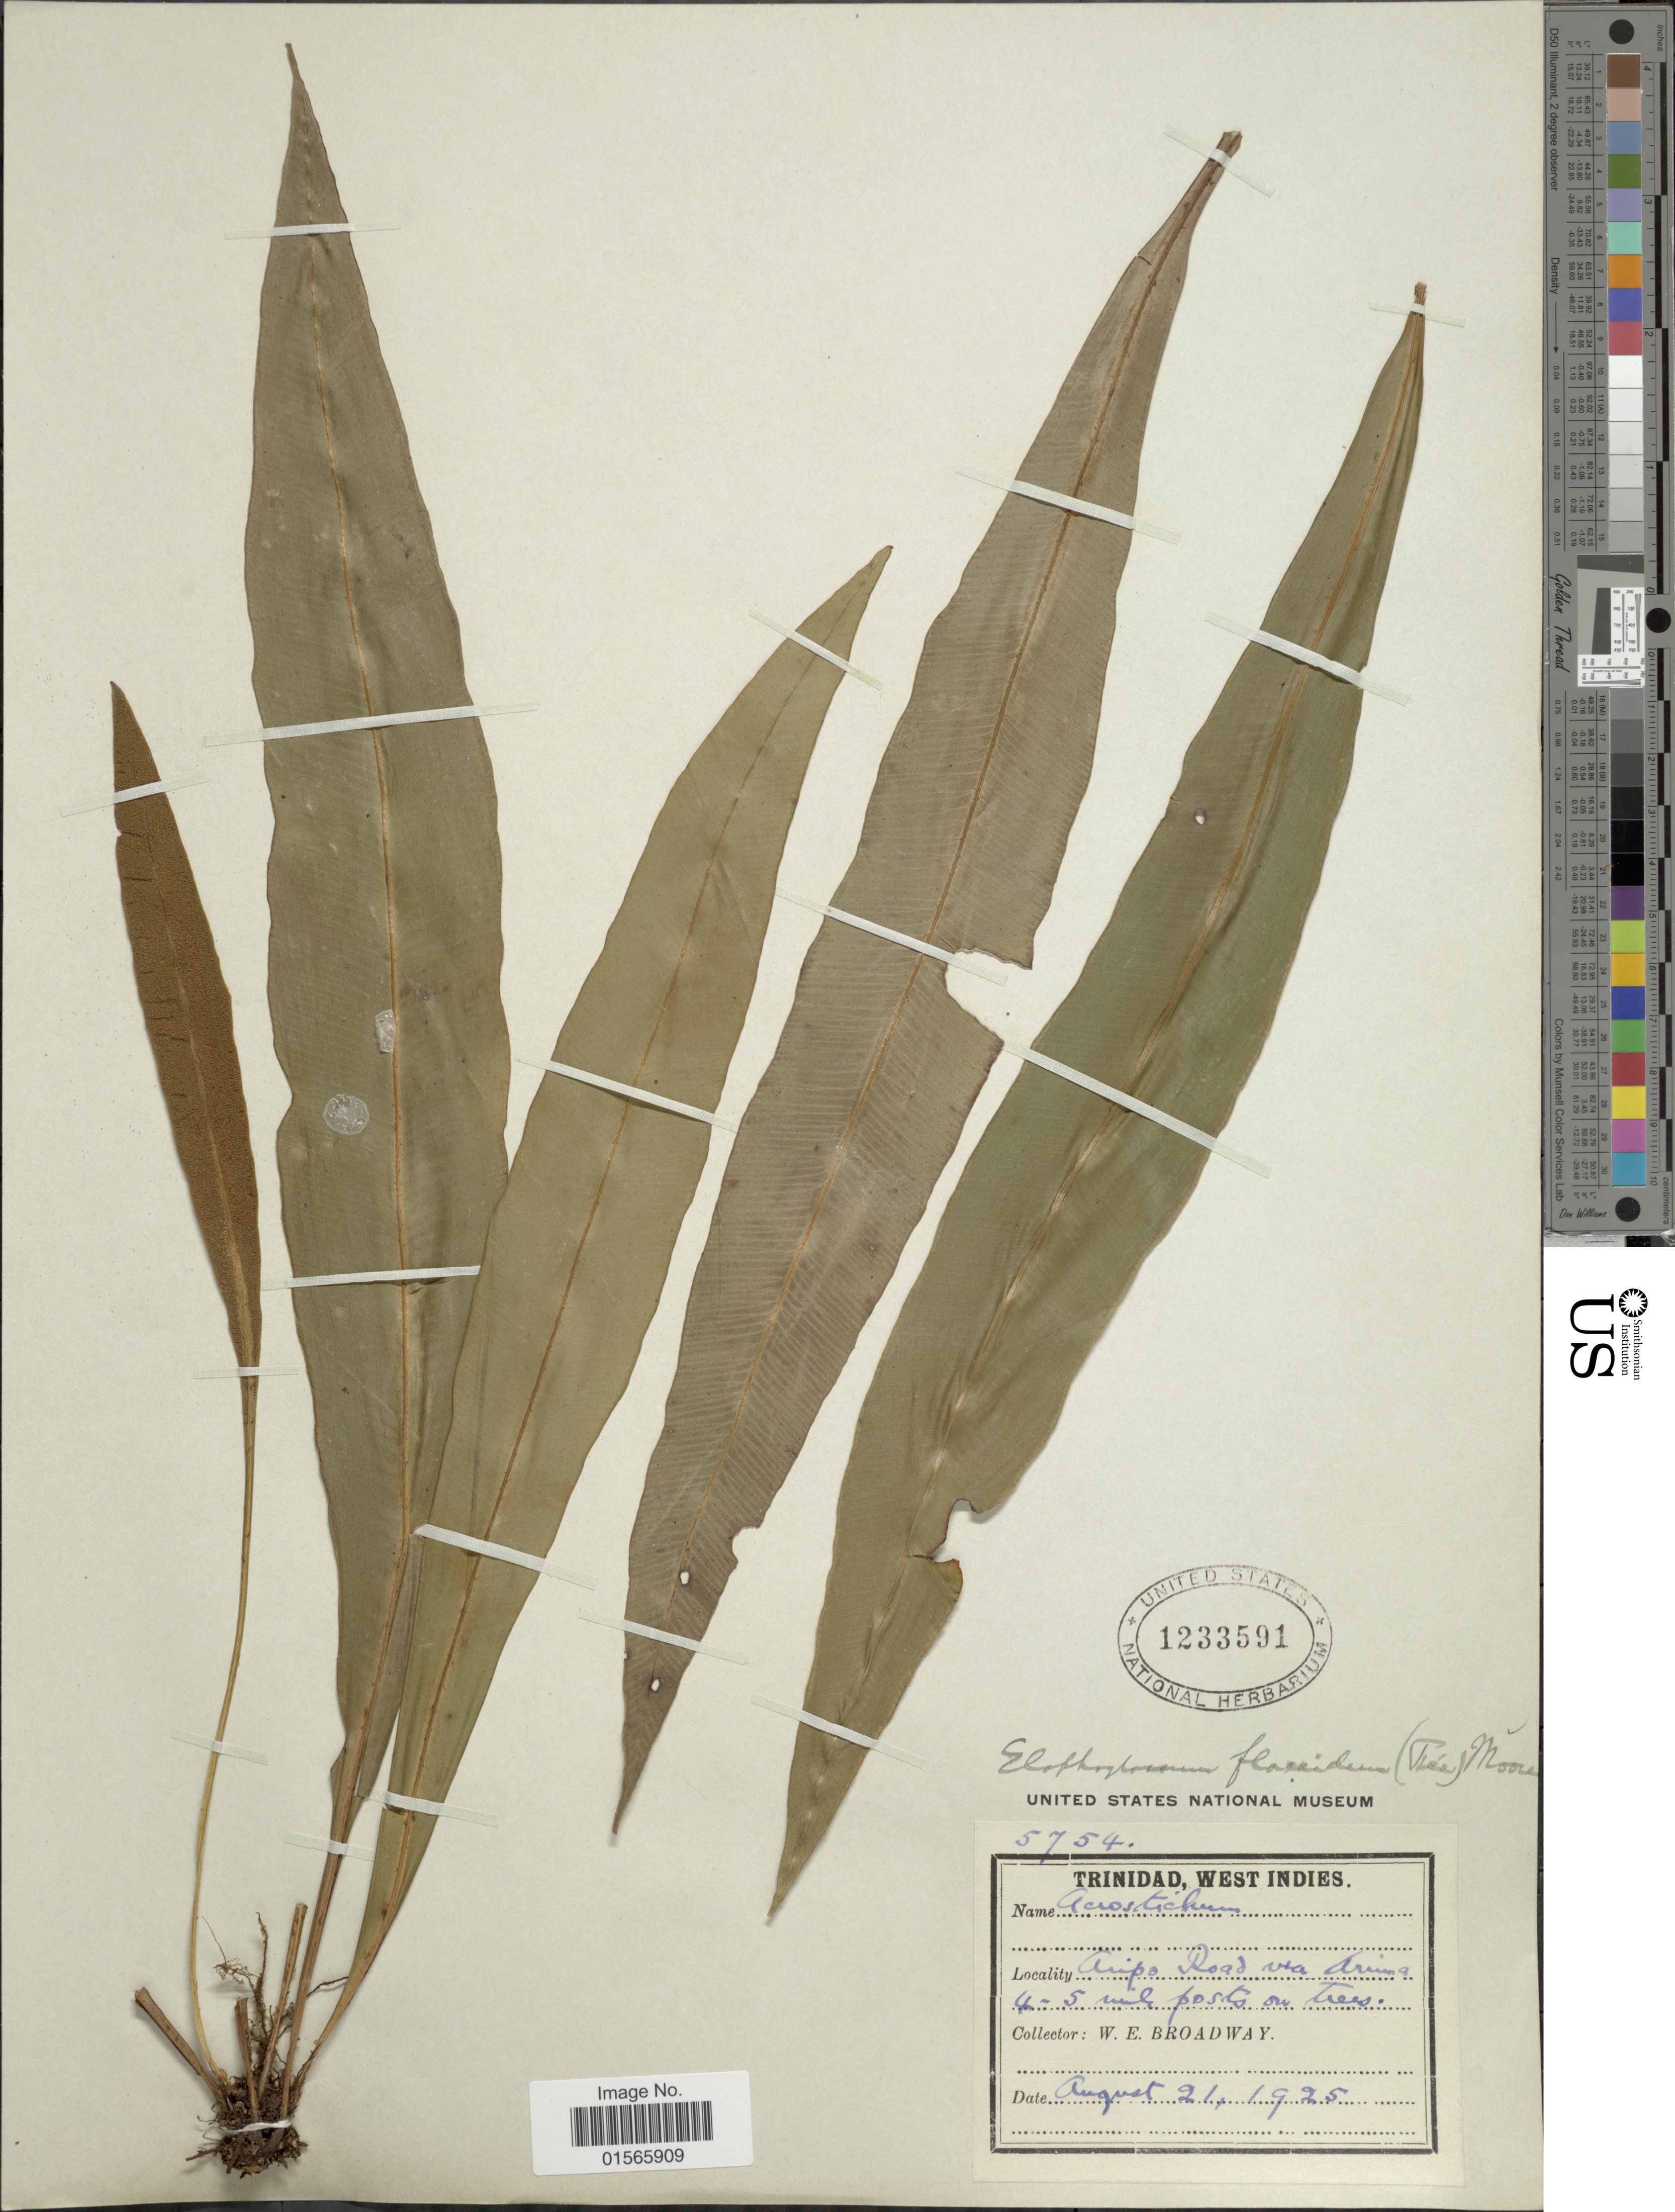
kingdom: Plantae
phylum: Tracheophyta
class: Polypodiopsida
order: Polypodiales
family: Dryopteridaceae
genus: Elaphoglossum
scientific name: Elaphoglossum rigidum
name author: (Aubl.) Urb.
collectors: W. E. Broadway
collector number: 5754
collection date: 1925-08-21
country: Trinidad and Tobago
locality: Trinidad, Aripo Road via Arima, 4-5 miles post on trees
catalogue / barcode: US 1233591